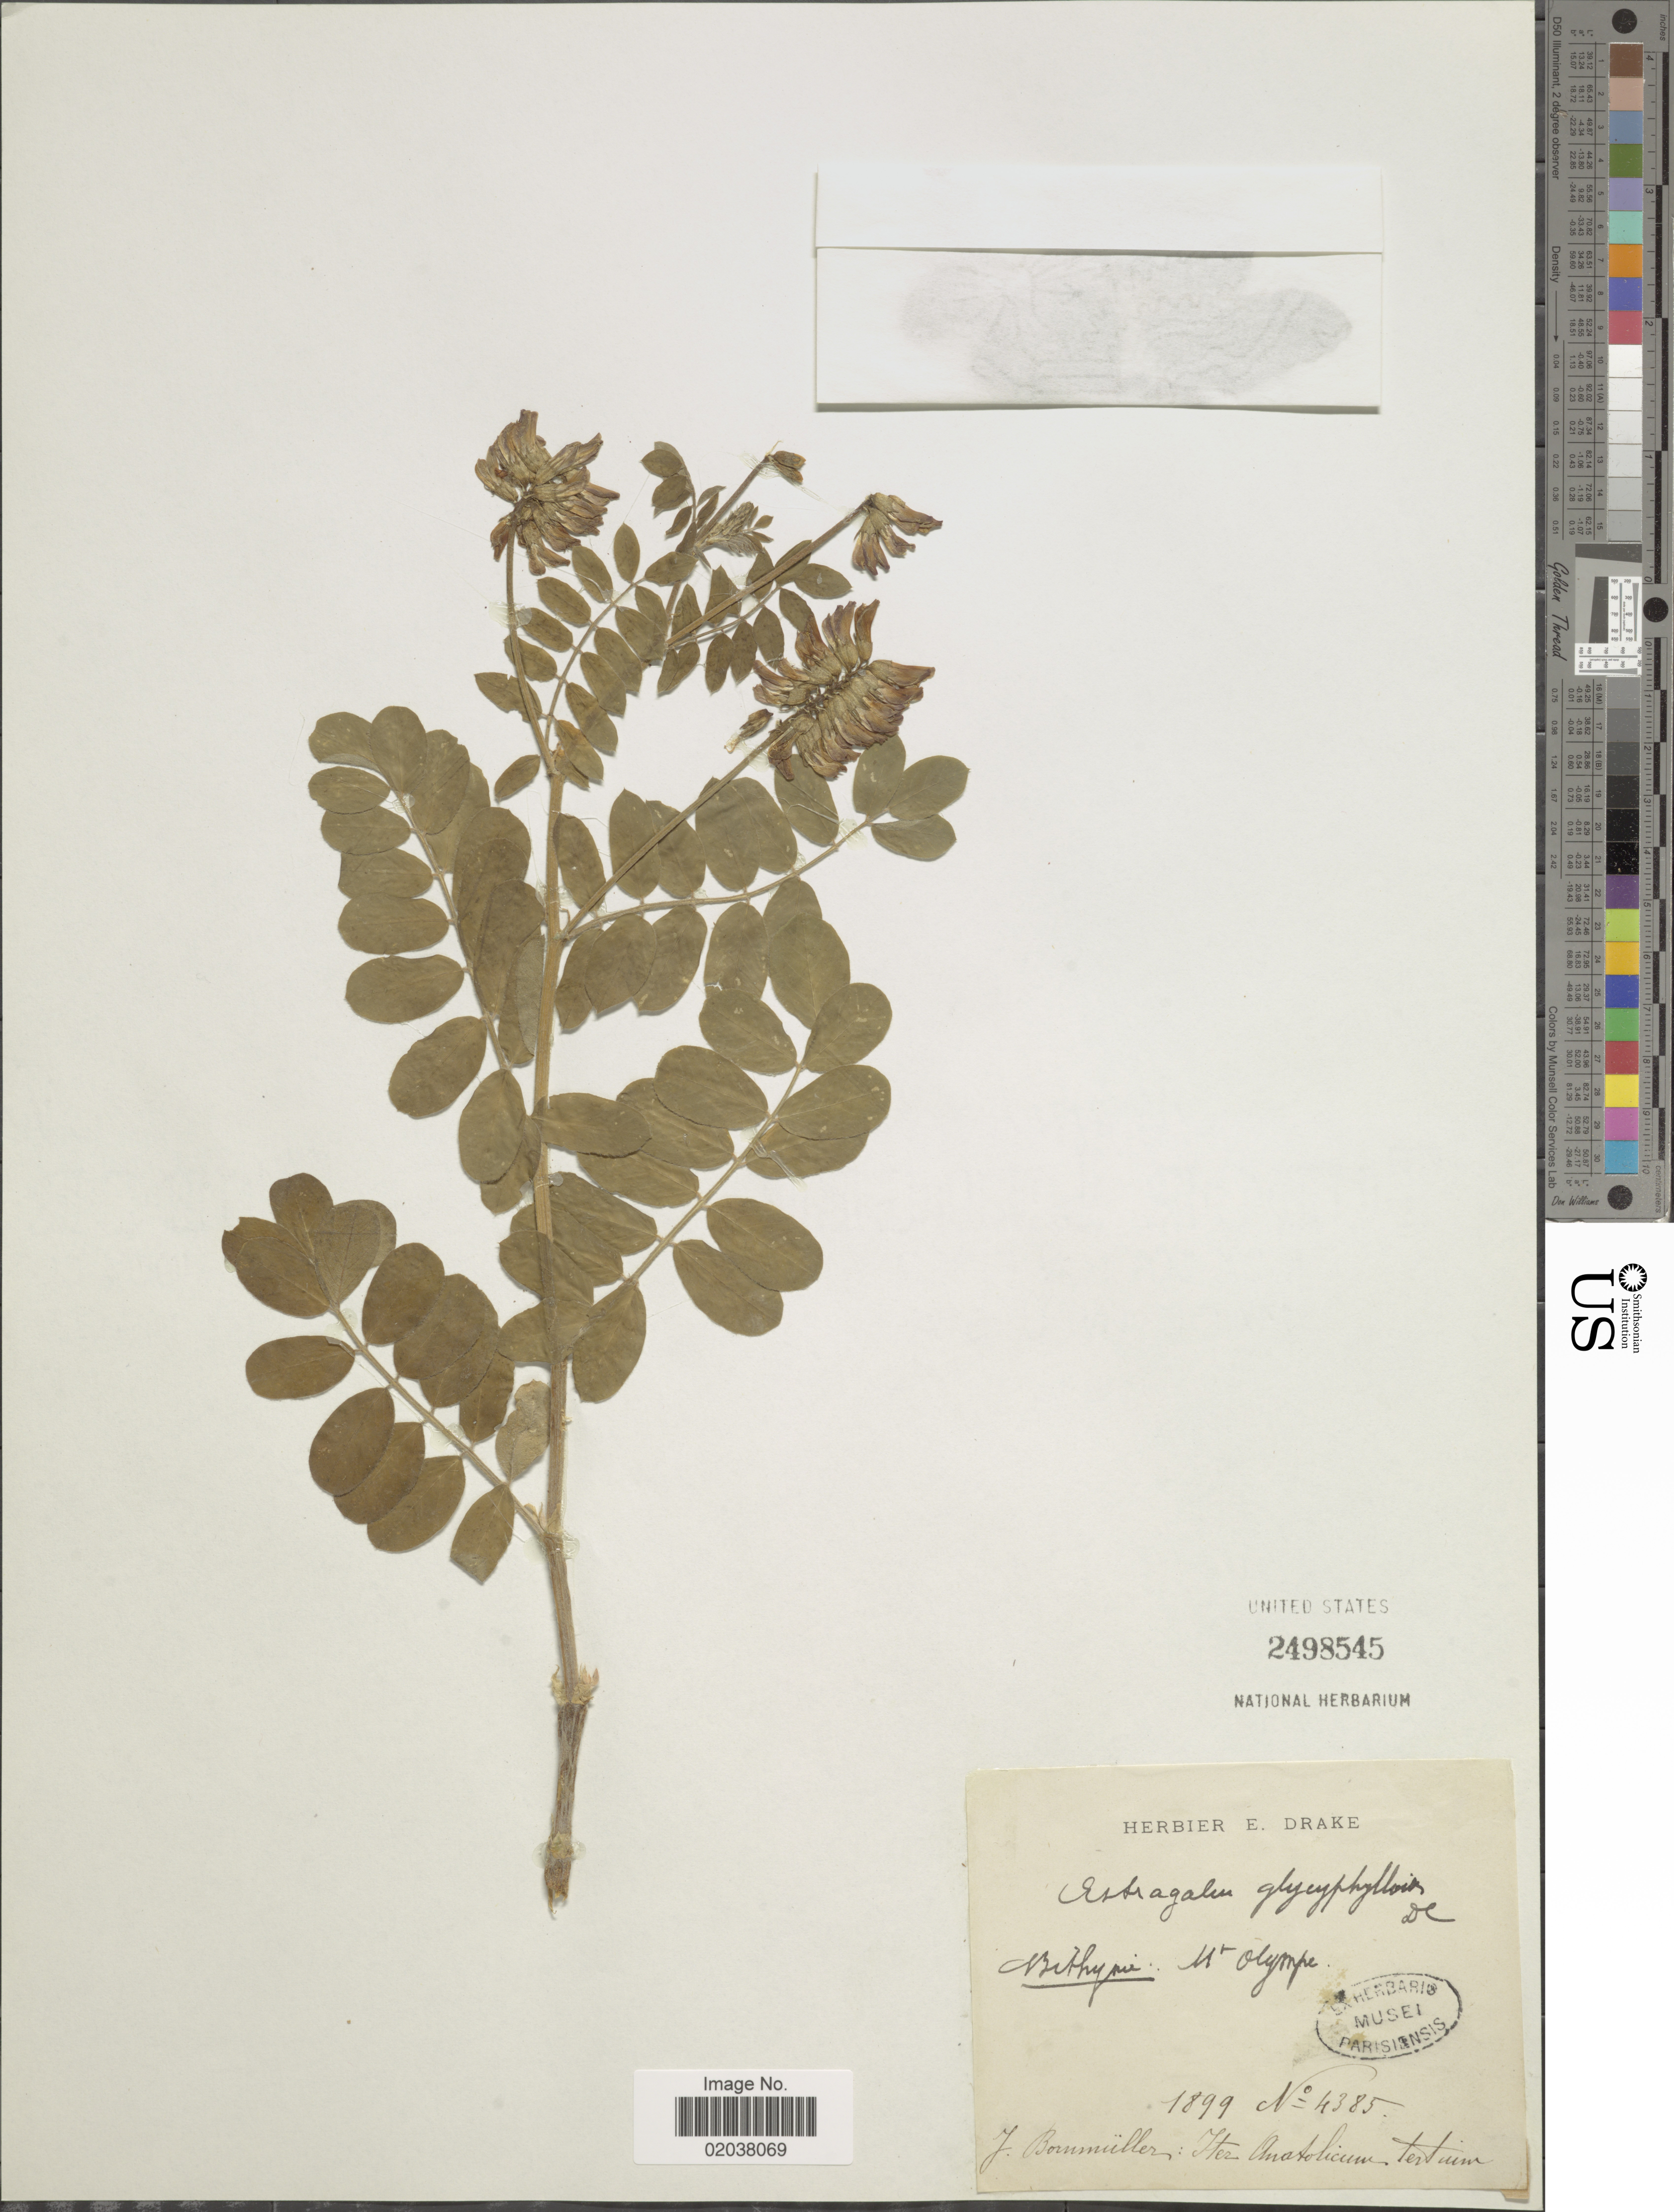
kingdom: Plantae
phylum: Tracheophyta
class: Magnoliopsida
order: Fabales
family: Fabaceae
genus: Astragalus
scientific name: Astragalus glycyphylloides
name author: DC.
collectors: J. Bornmüller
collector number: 4385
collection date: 1899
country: Turkey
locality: Bithynie: Mt Olympe. Iter Amatolicum tertuim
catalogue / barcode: US 2498545